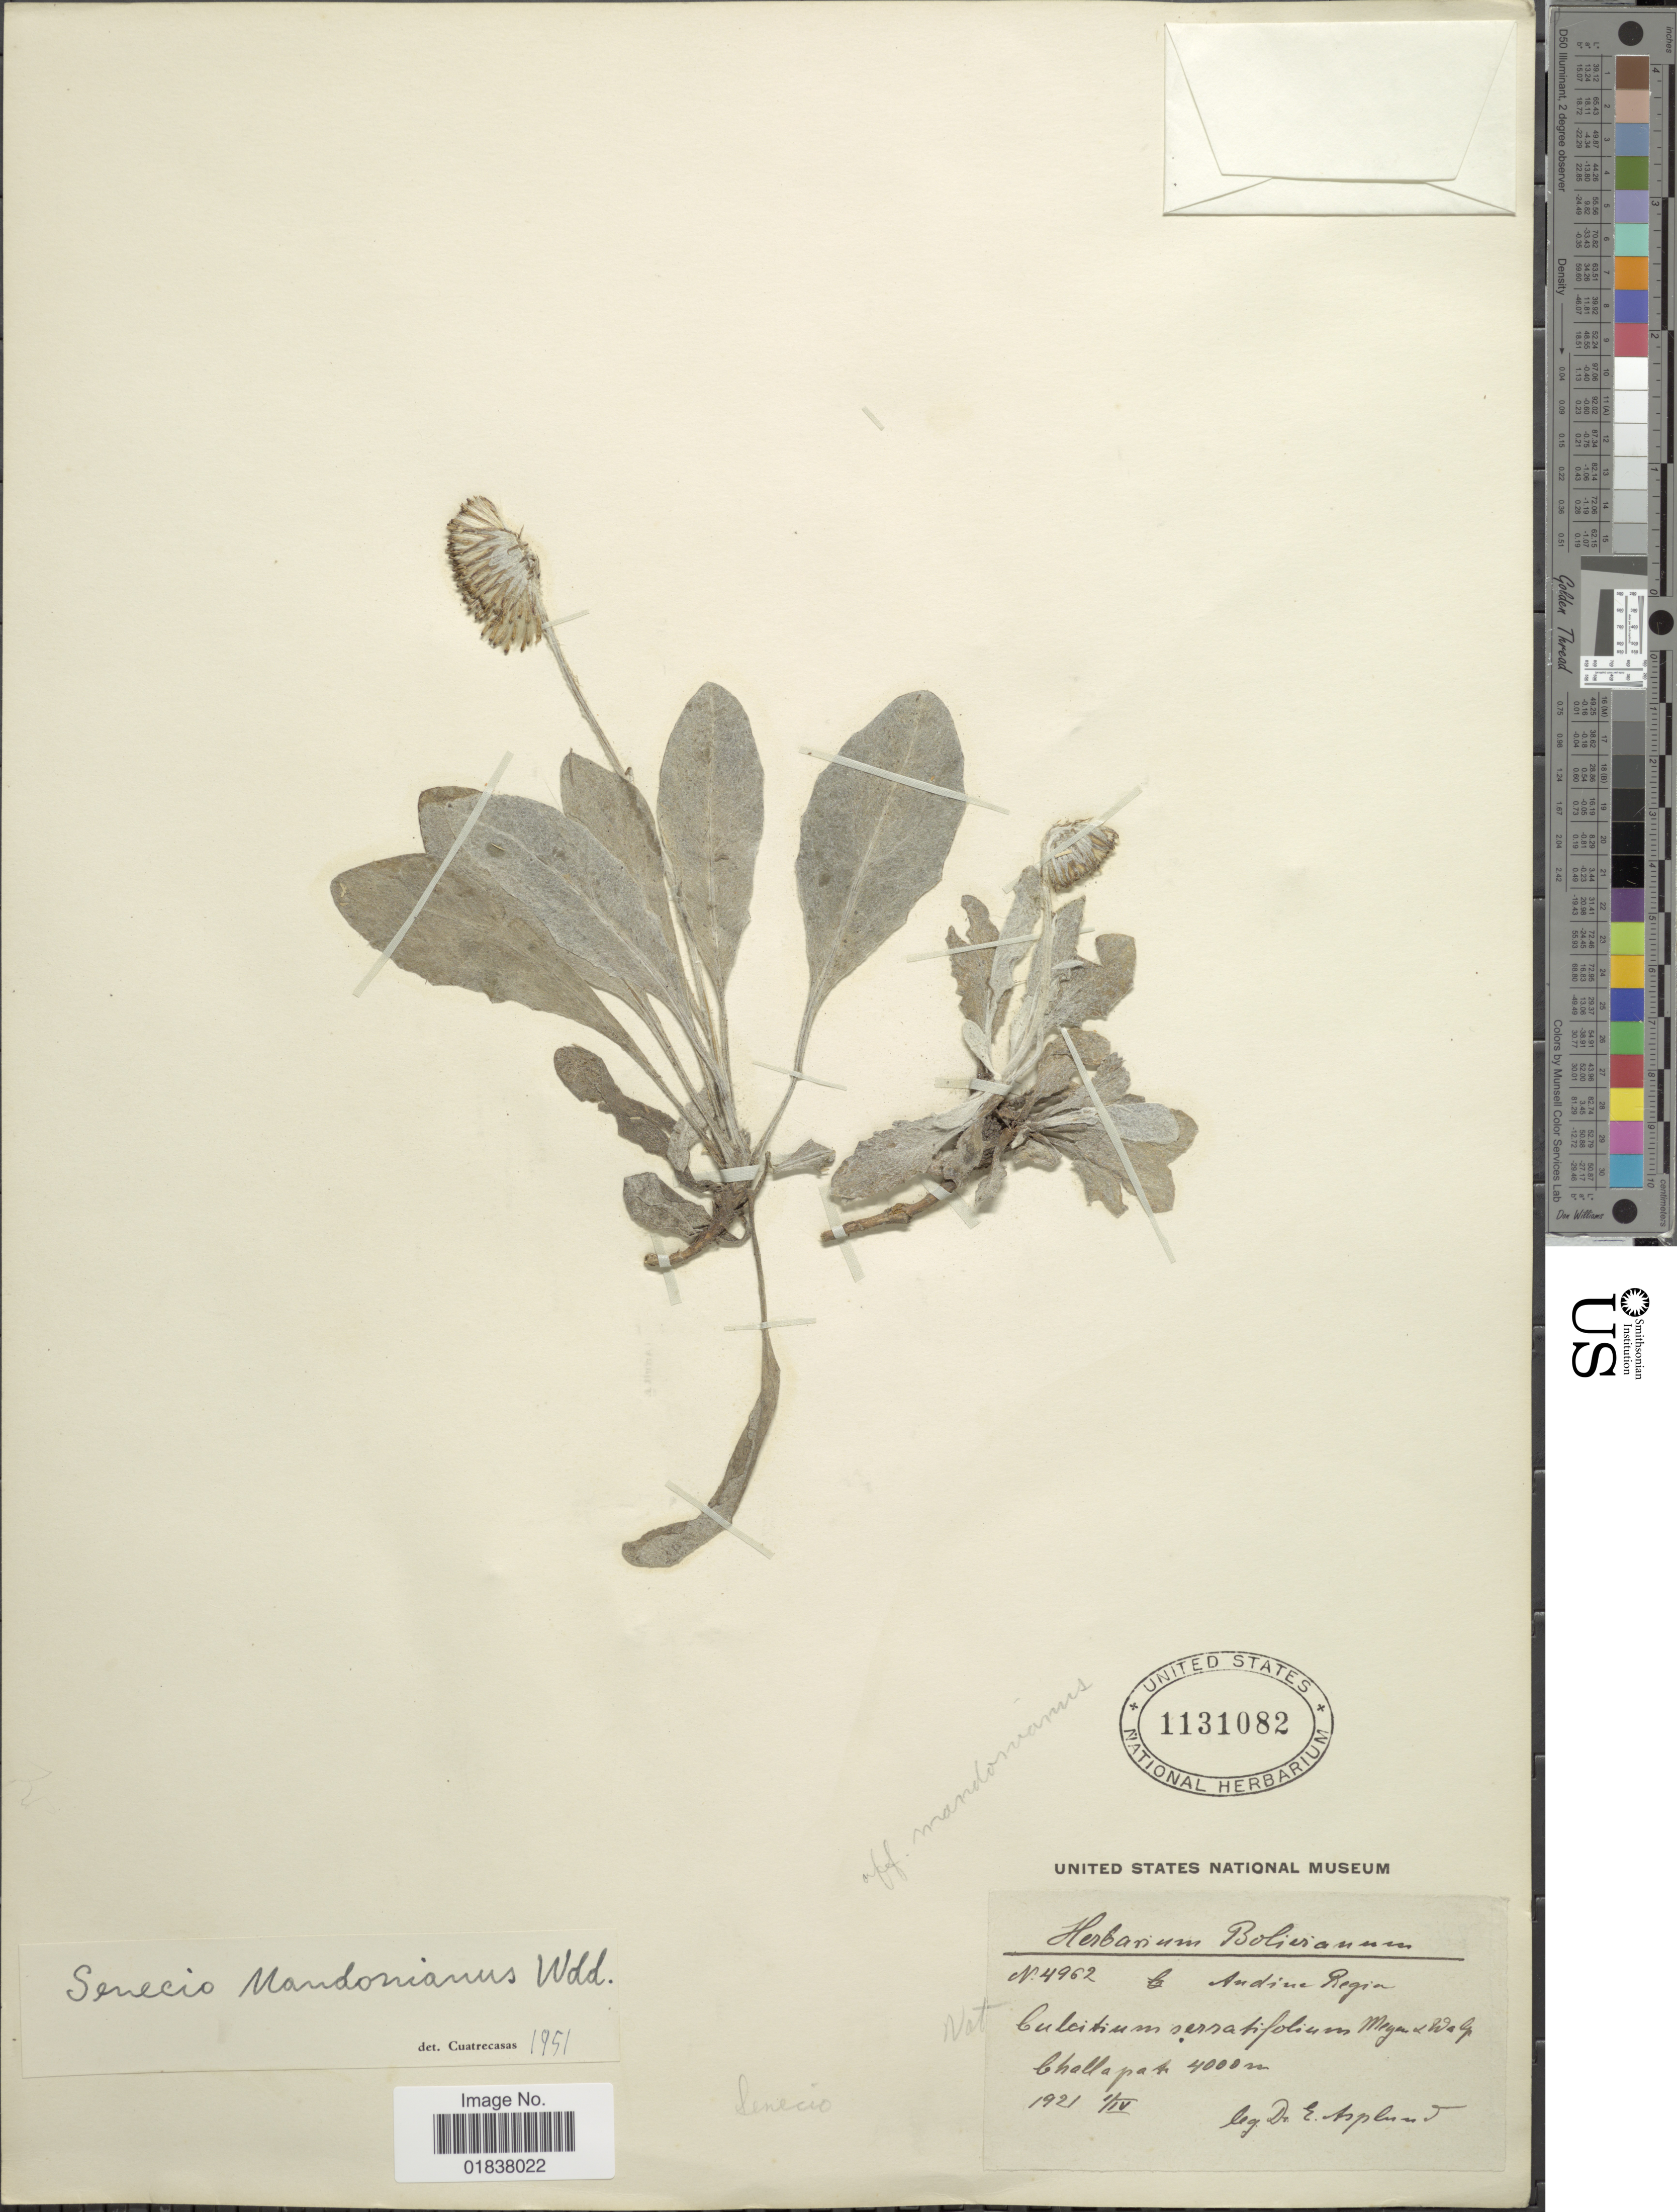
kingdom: Plantae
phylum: Tracheophyta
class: Magnoliopsida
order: Asterales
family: Asteraceae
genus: Senecio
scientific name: Senecio candollei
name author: Wedd.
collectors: E. Asplund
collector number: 4962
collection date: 1921-04-01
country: Bolivia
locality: Challapata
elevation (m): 4000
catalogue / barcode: US 1131082